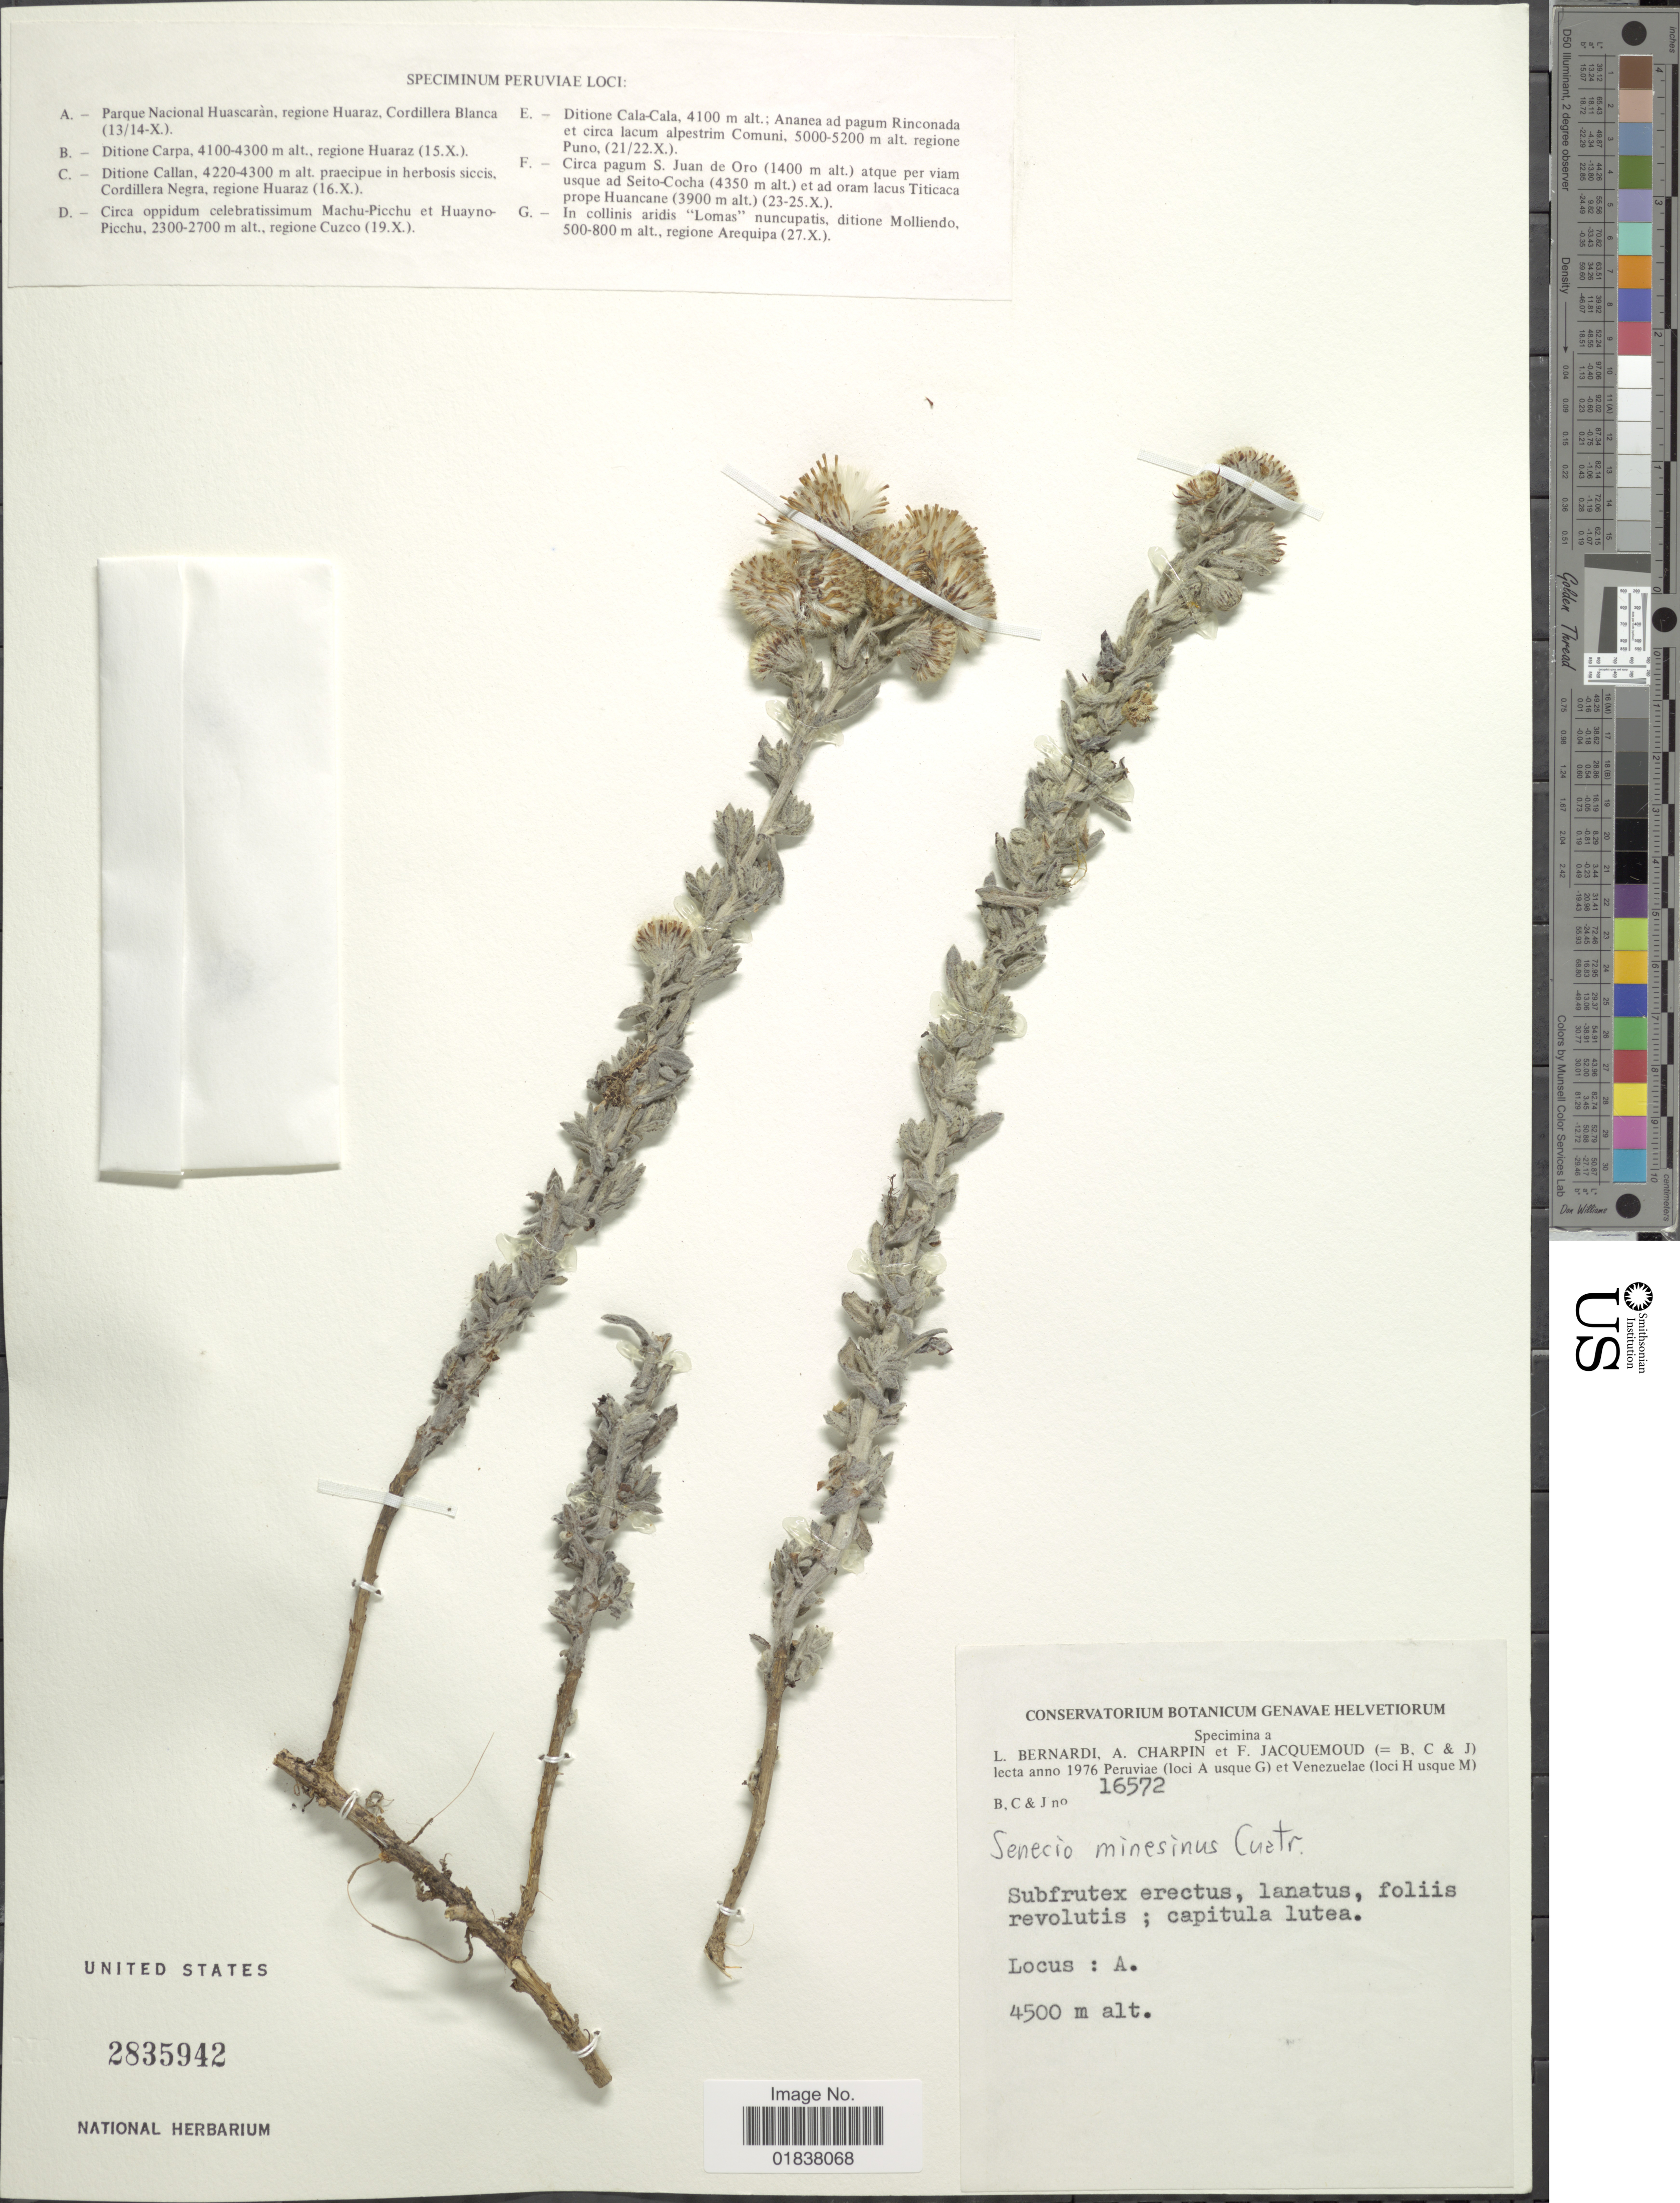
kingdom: Plantae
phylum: Tracheophyta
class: Magnoliopsida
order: Asterales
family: Asteraceae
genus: Senecio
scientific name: Senecio minesinus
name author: Cuatrec.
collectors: A. Charpin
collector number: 16572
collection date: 1976-10-13/1976-10-14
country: Peru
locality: Parque Nacional Huascaran, regione Huaraz, Cordillera Blanca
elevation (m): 4500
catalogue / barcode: US 2835942